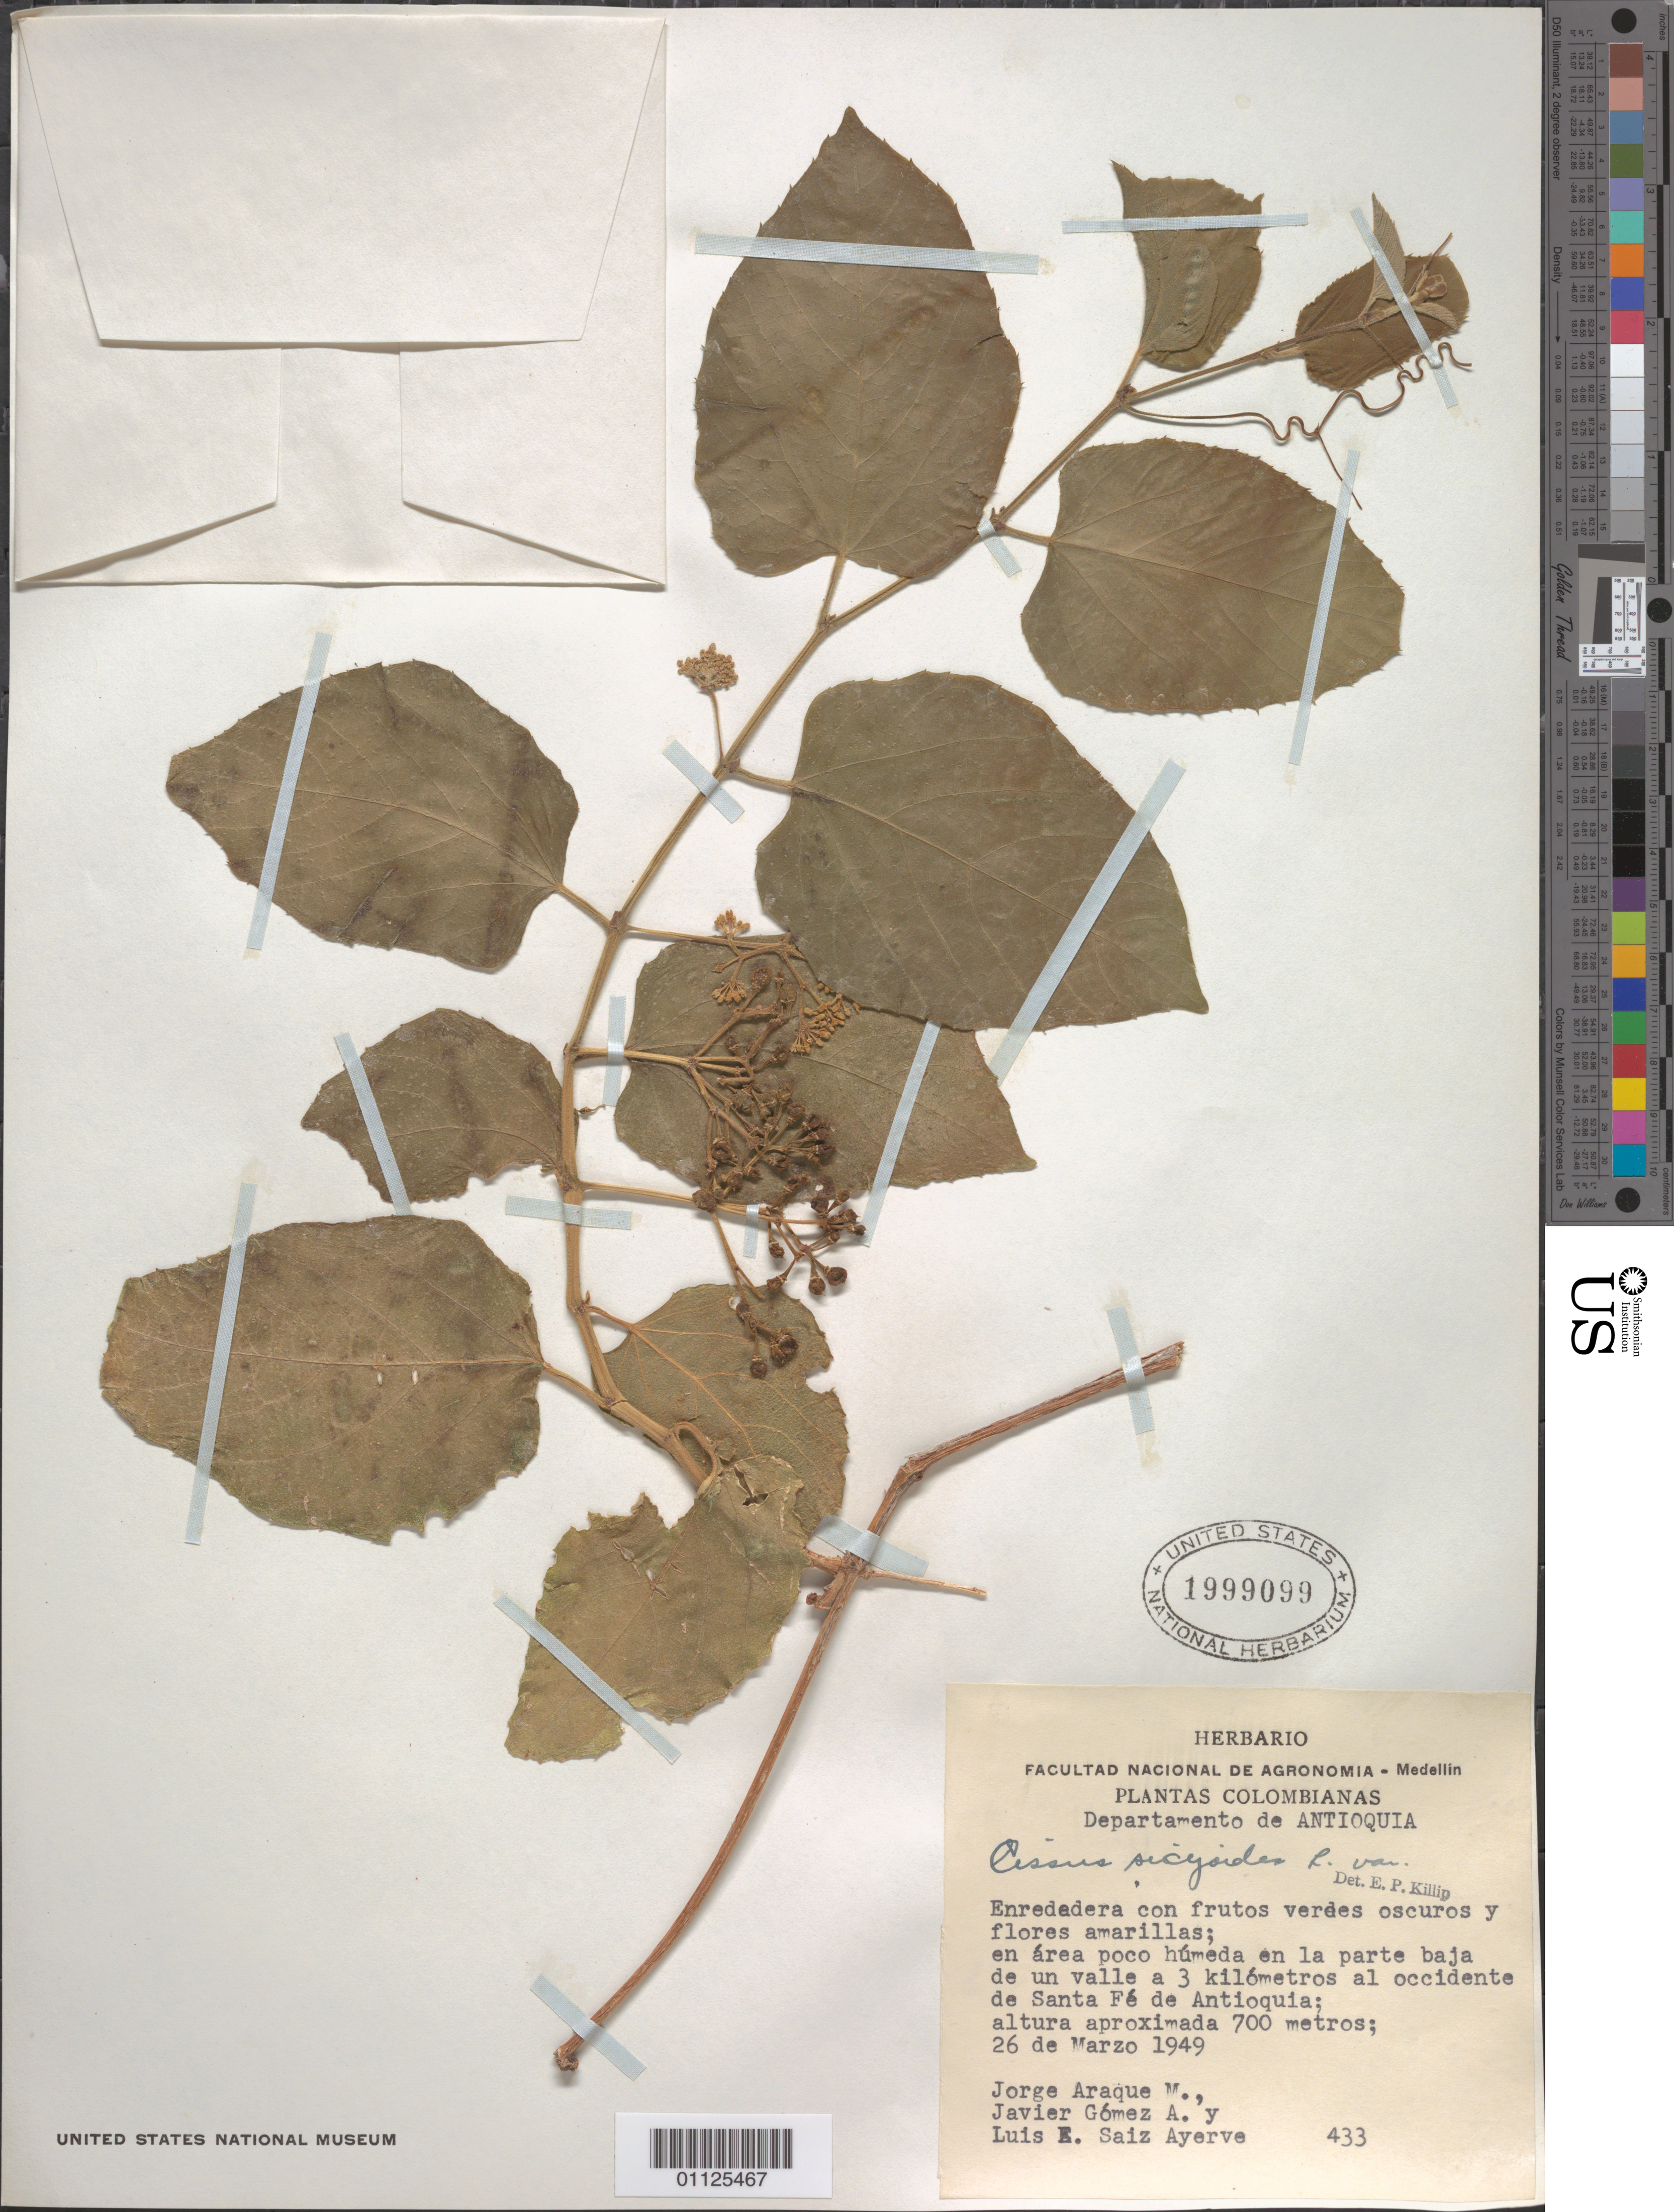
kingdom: Plantae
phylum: Tracheophyta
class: Magnoliopsida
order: Vitales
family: Vitaceae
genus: Cissus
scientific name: Cissus verticillata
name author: (L.) Nicolson & C.E. Jarvis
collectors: J. Araque Molina, J. Gómez-A. & L. Saiz A.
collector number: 433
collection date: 1949-03-26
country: Colombia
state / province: Antioquia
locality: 3 km al occidente de Santa Fe de Antioquia.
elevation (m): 700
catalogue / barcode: US 1999099